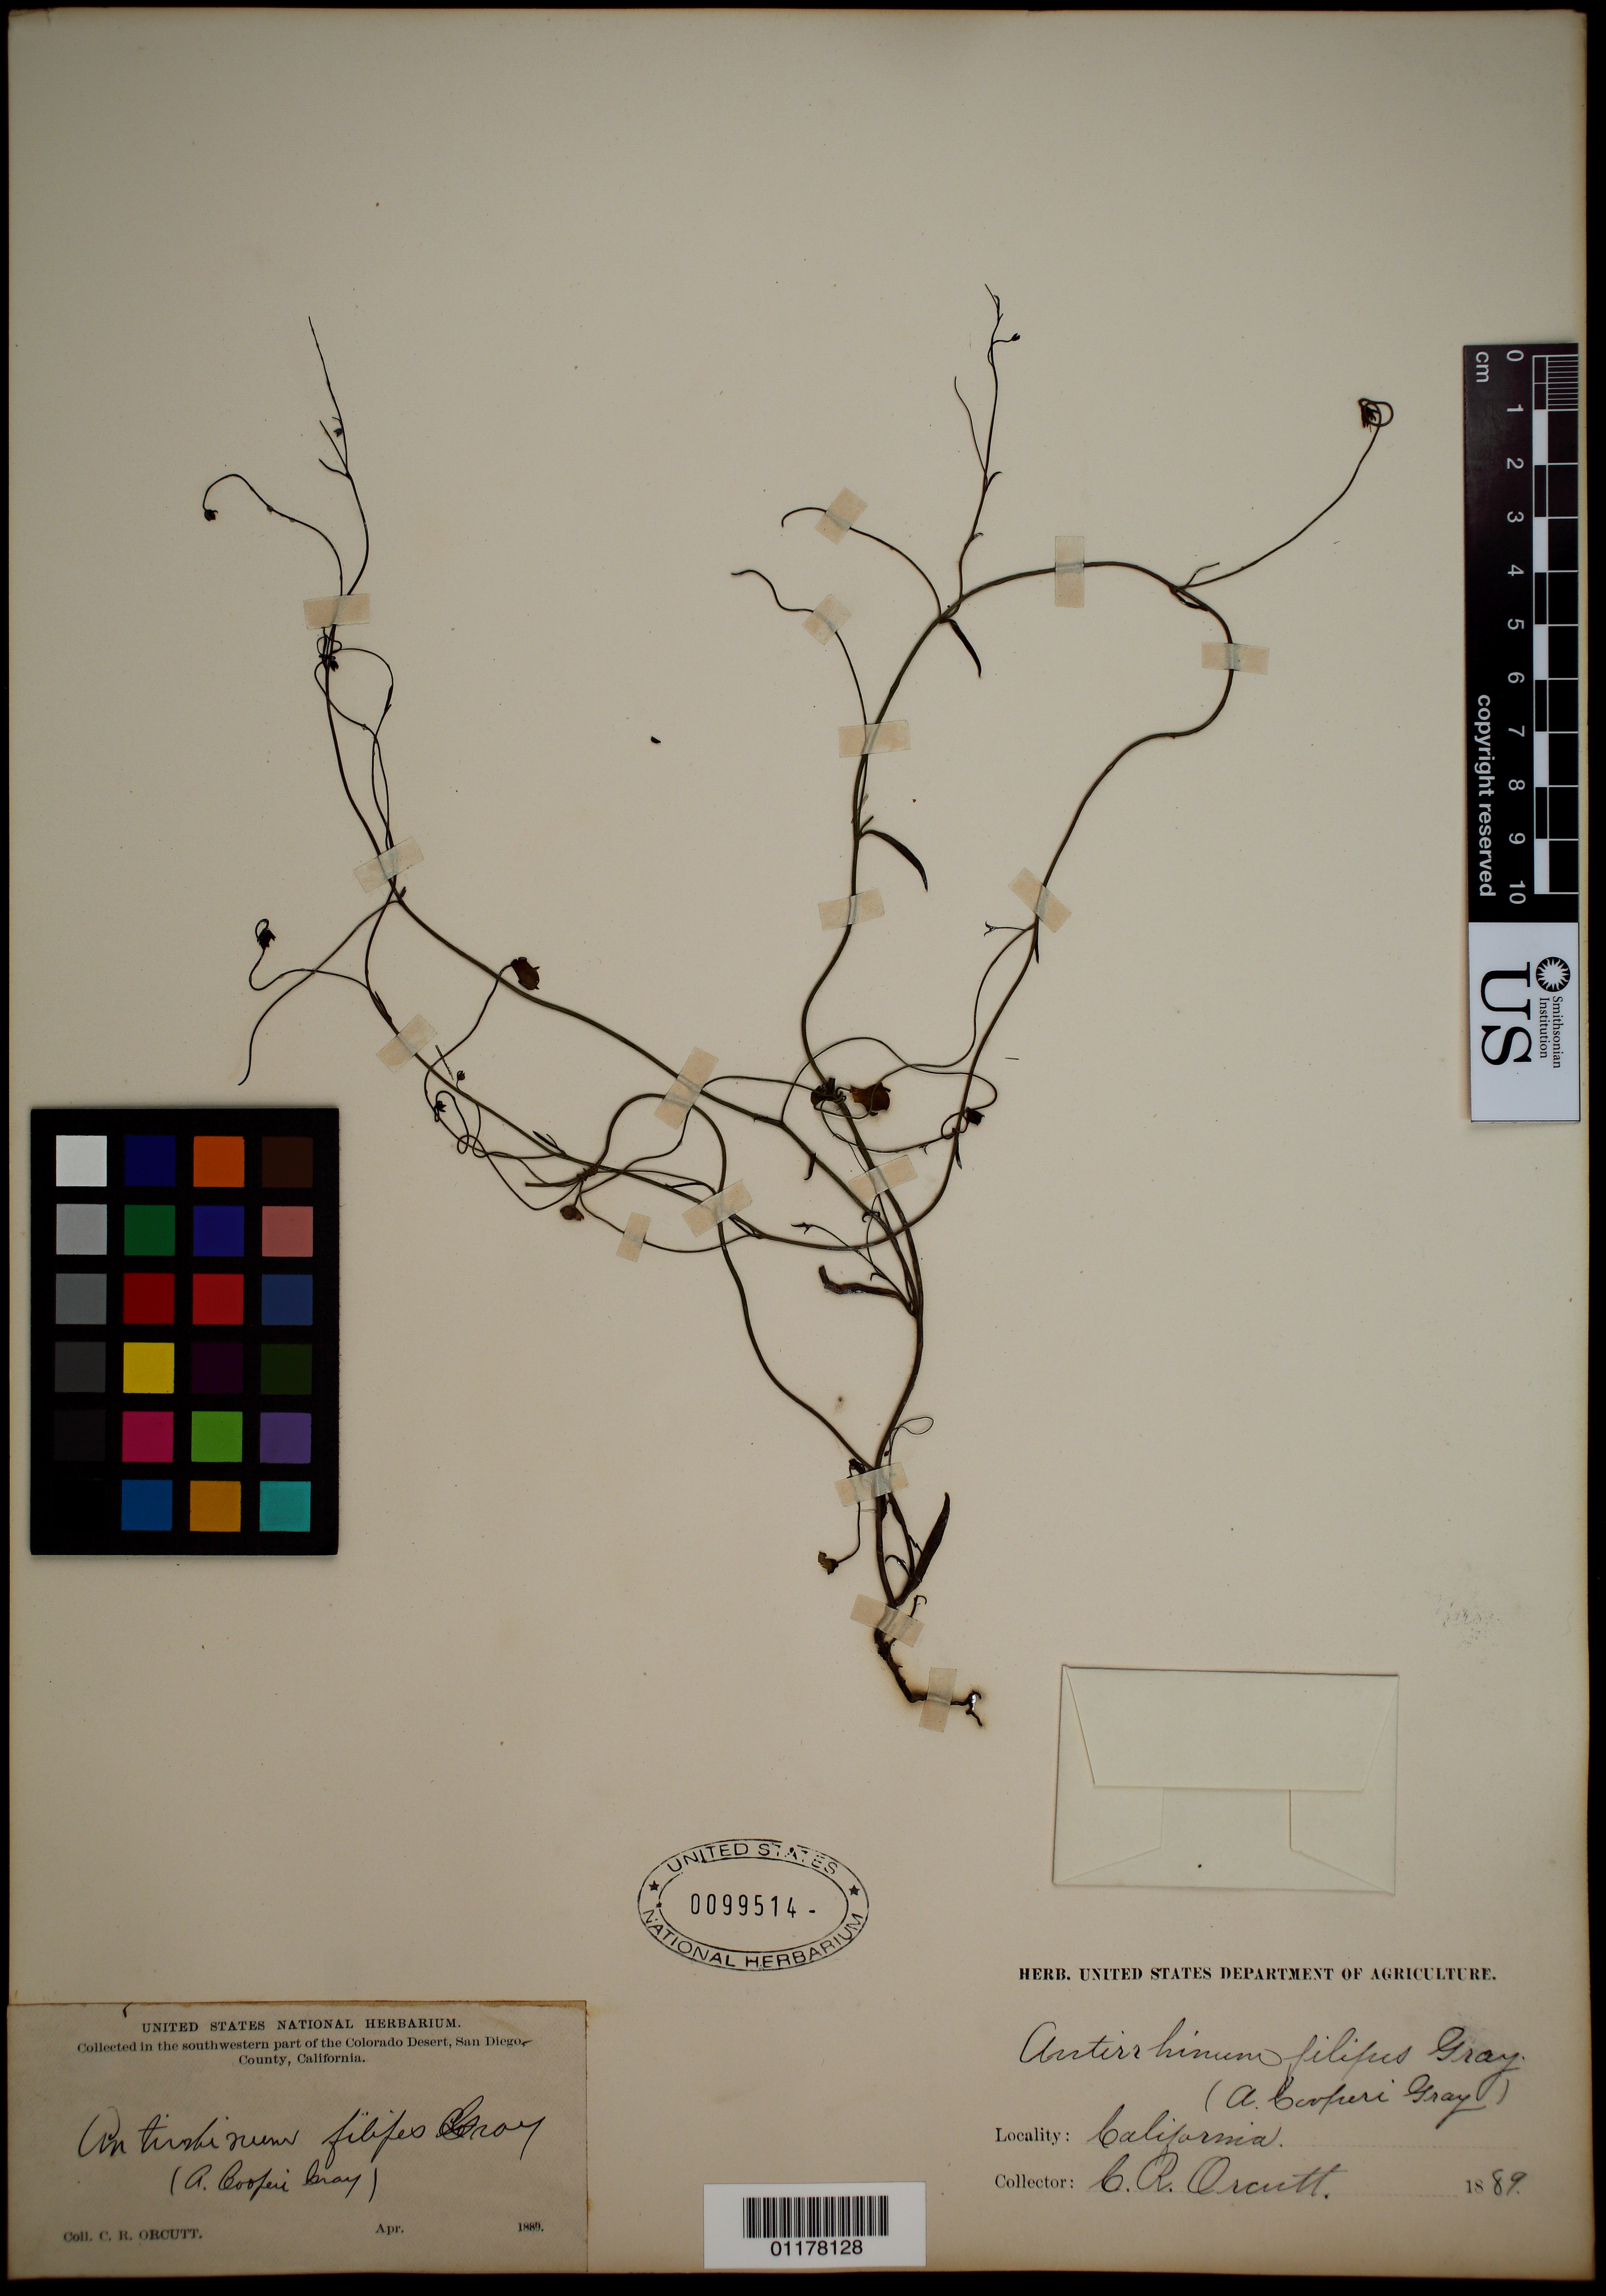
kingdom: Plantae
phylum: Tracheophyta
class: Magnoliopsida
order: Lamiales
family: Plantaginaceae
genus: Asarina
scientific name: Asarina filipes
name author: (A. Gray) Pennell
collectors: C. R. Orcutt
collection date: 1889-04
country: United States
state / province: California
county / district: San Diego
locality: Southwestern part of the Colorado Desert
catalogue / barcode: US 99514